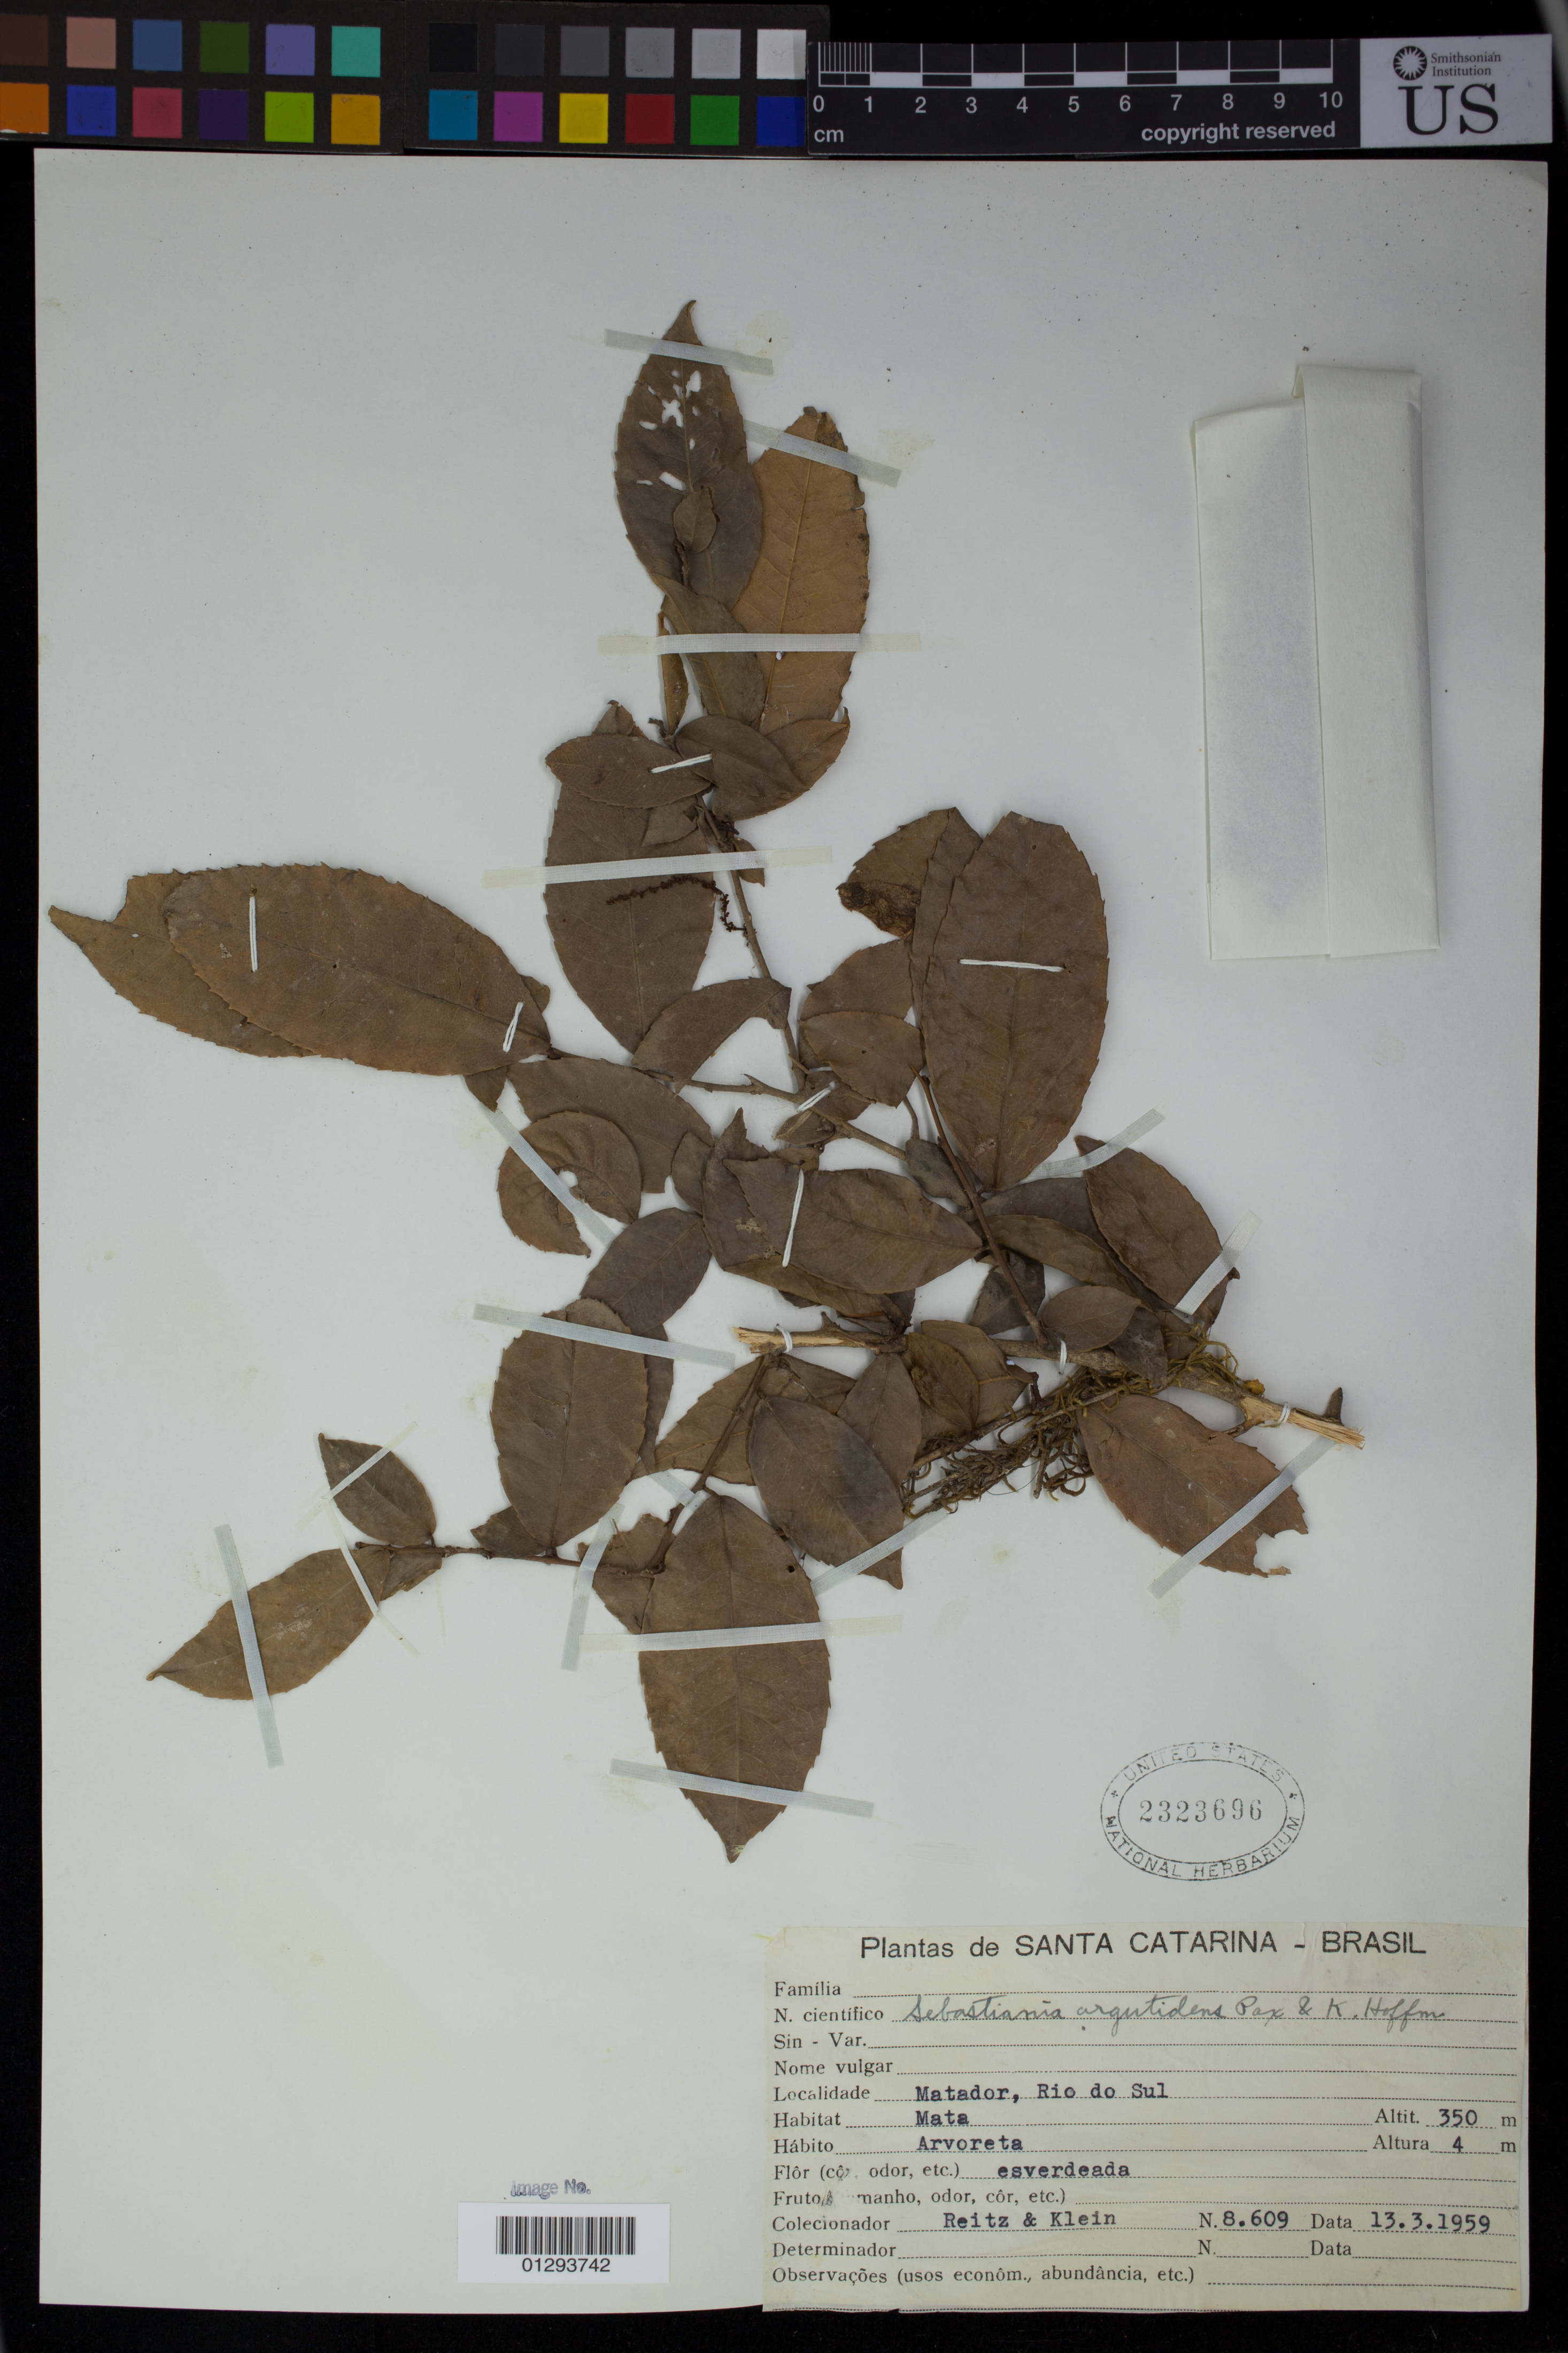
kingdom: Plantae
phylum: Tracheophyta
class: Magnoliopsida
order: Malpighiales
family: Euphorbiaceae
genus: Sebastiania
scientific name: Sebastiania argutidens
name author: Pax & K. Hoffm.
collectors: R. Reitz & Klein, --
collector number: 8609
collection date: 1959-03-13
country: Brazil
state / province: Santa Catarina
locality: Matador, Rio do Sul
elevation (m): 350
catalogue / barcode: US 2323696